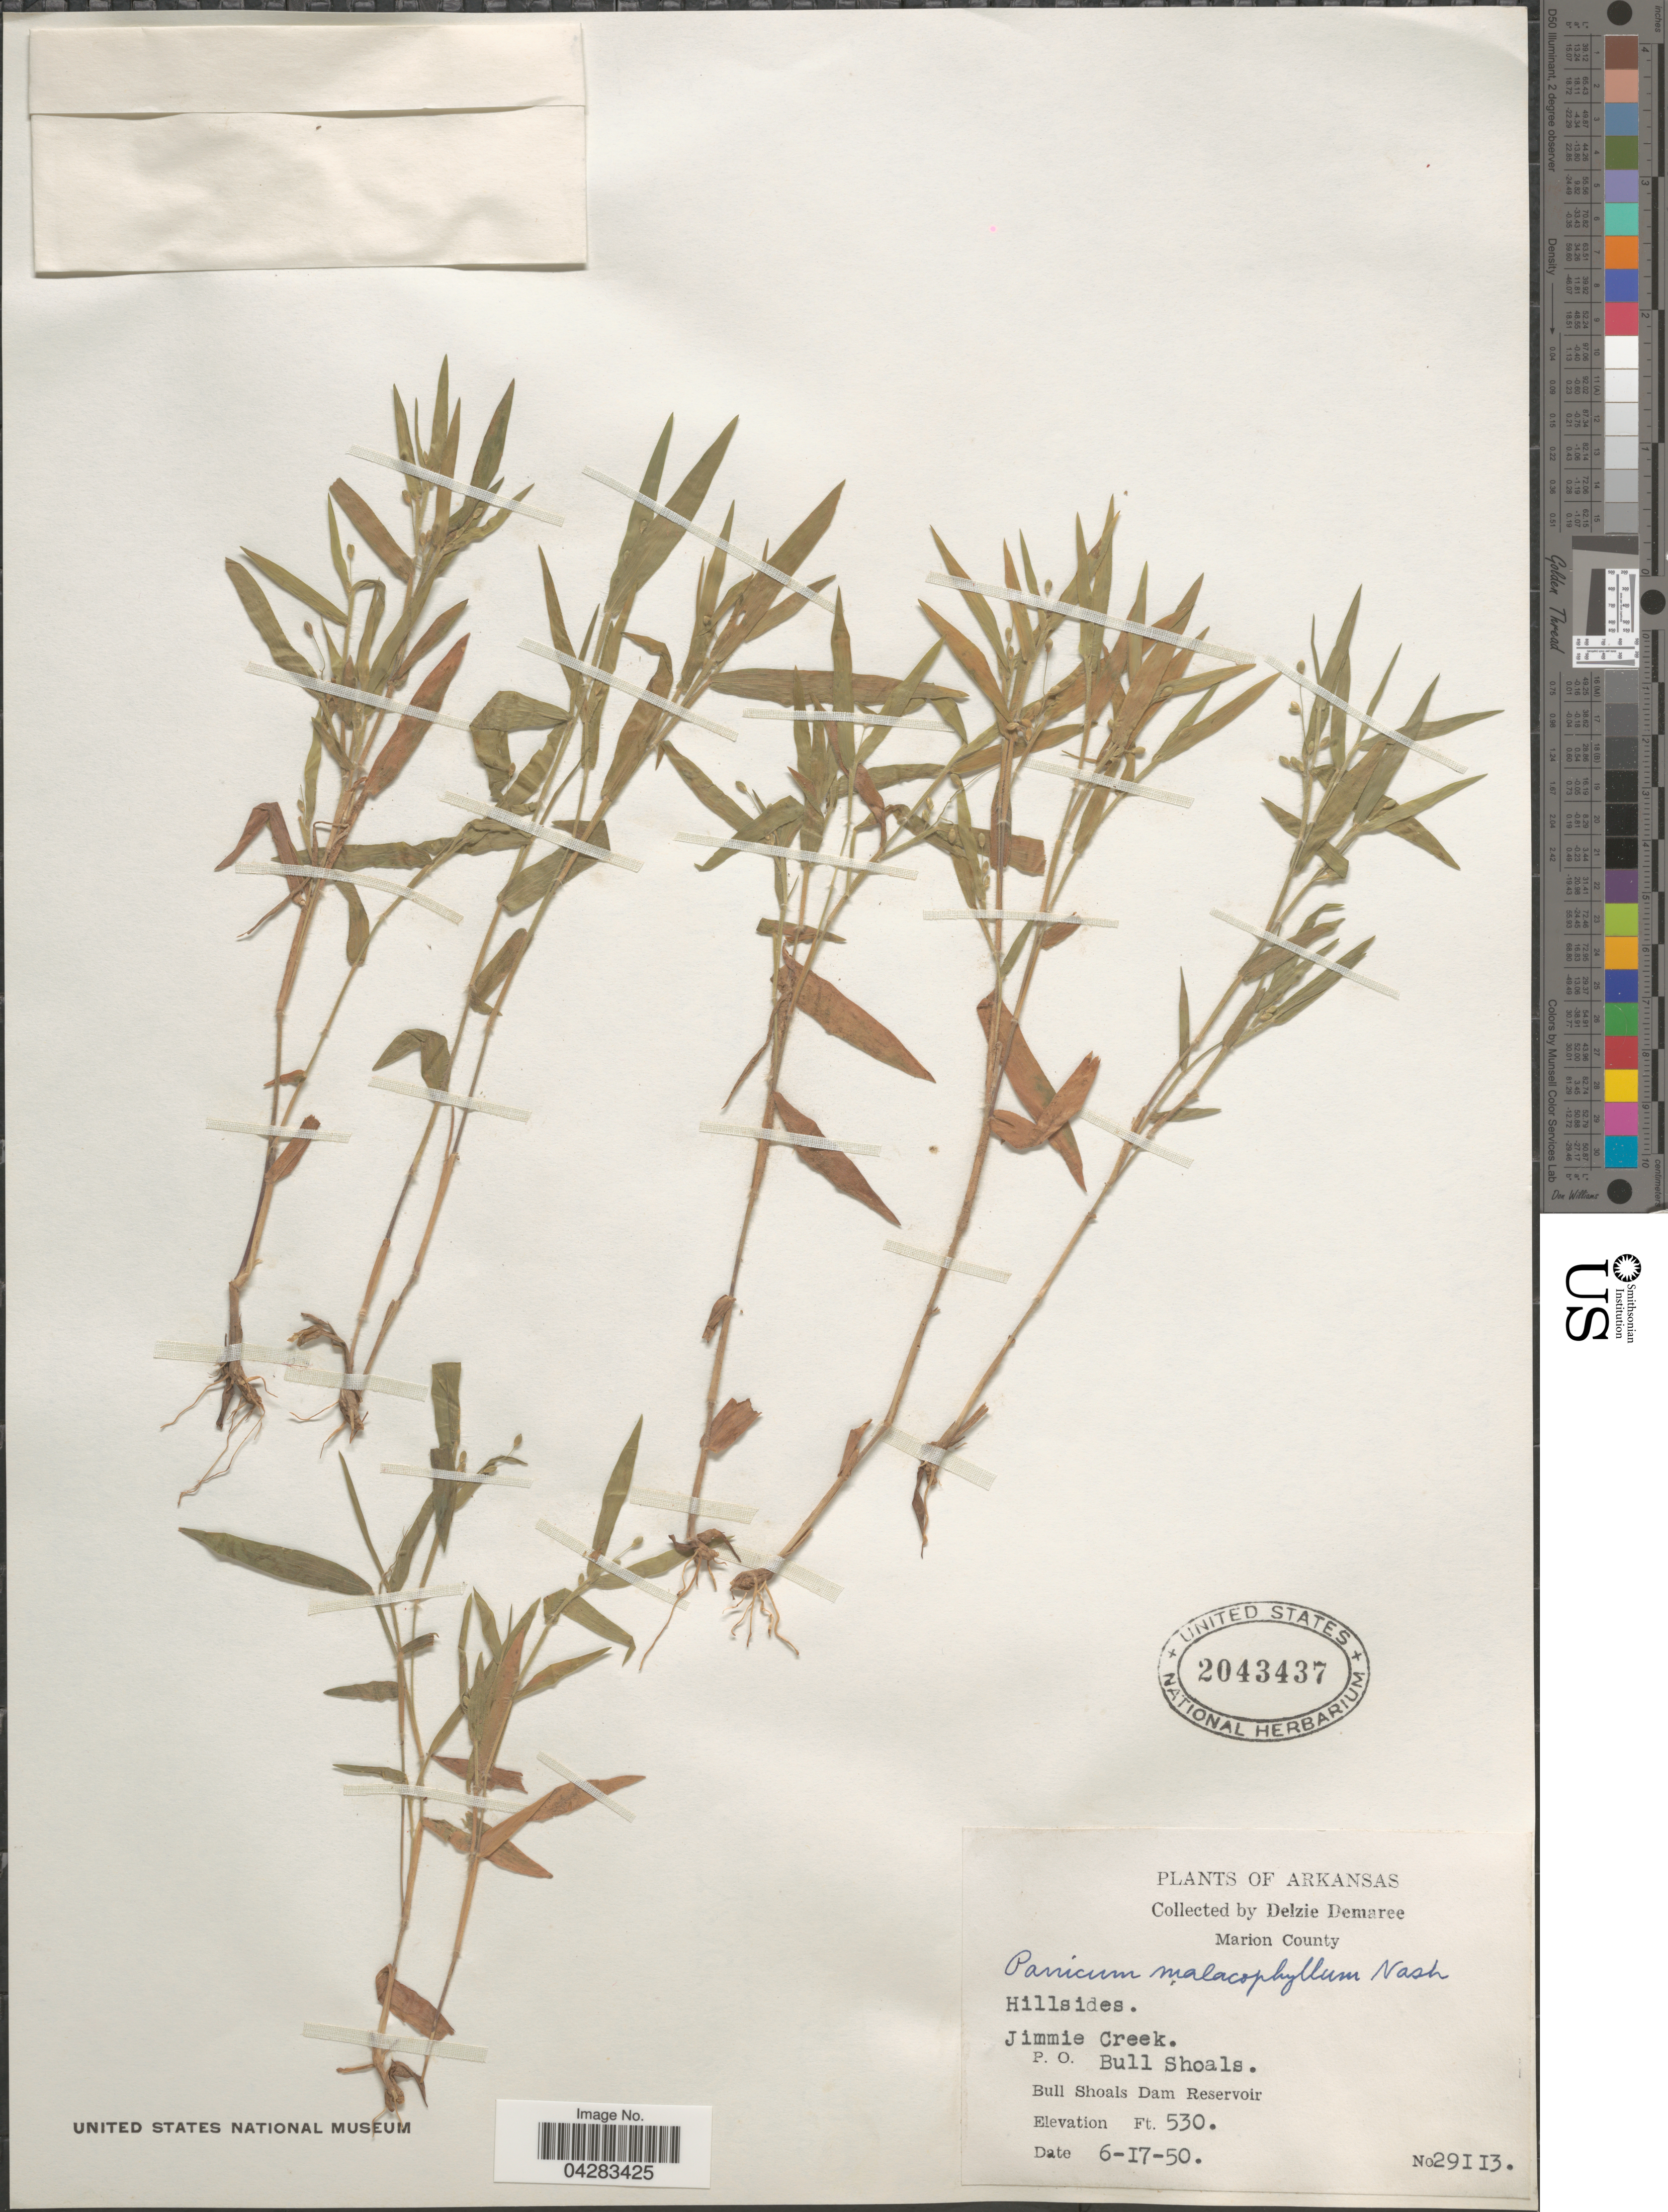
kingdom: Plantae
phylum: Tracheophyta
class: Liliopsida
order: Poales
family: Poaceae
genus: Dichanthelium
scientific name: Dichanthelium malacophyllum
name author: (Nash) Gould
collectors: D. Demaree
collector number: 29113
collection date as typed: Transcribed d/m/y: 17/6/50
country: United States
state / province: Arkansas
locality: Marion County. Hillsides. Jimmie Creek. P. O. Bull Shoals. Bull Shoals Dam Reservoir.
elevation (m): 162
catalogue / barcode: US 2043437